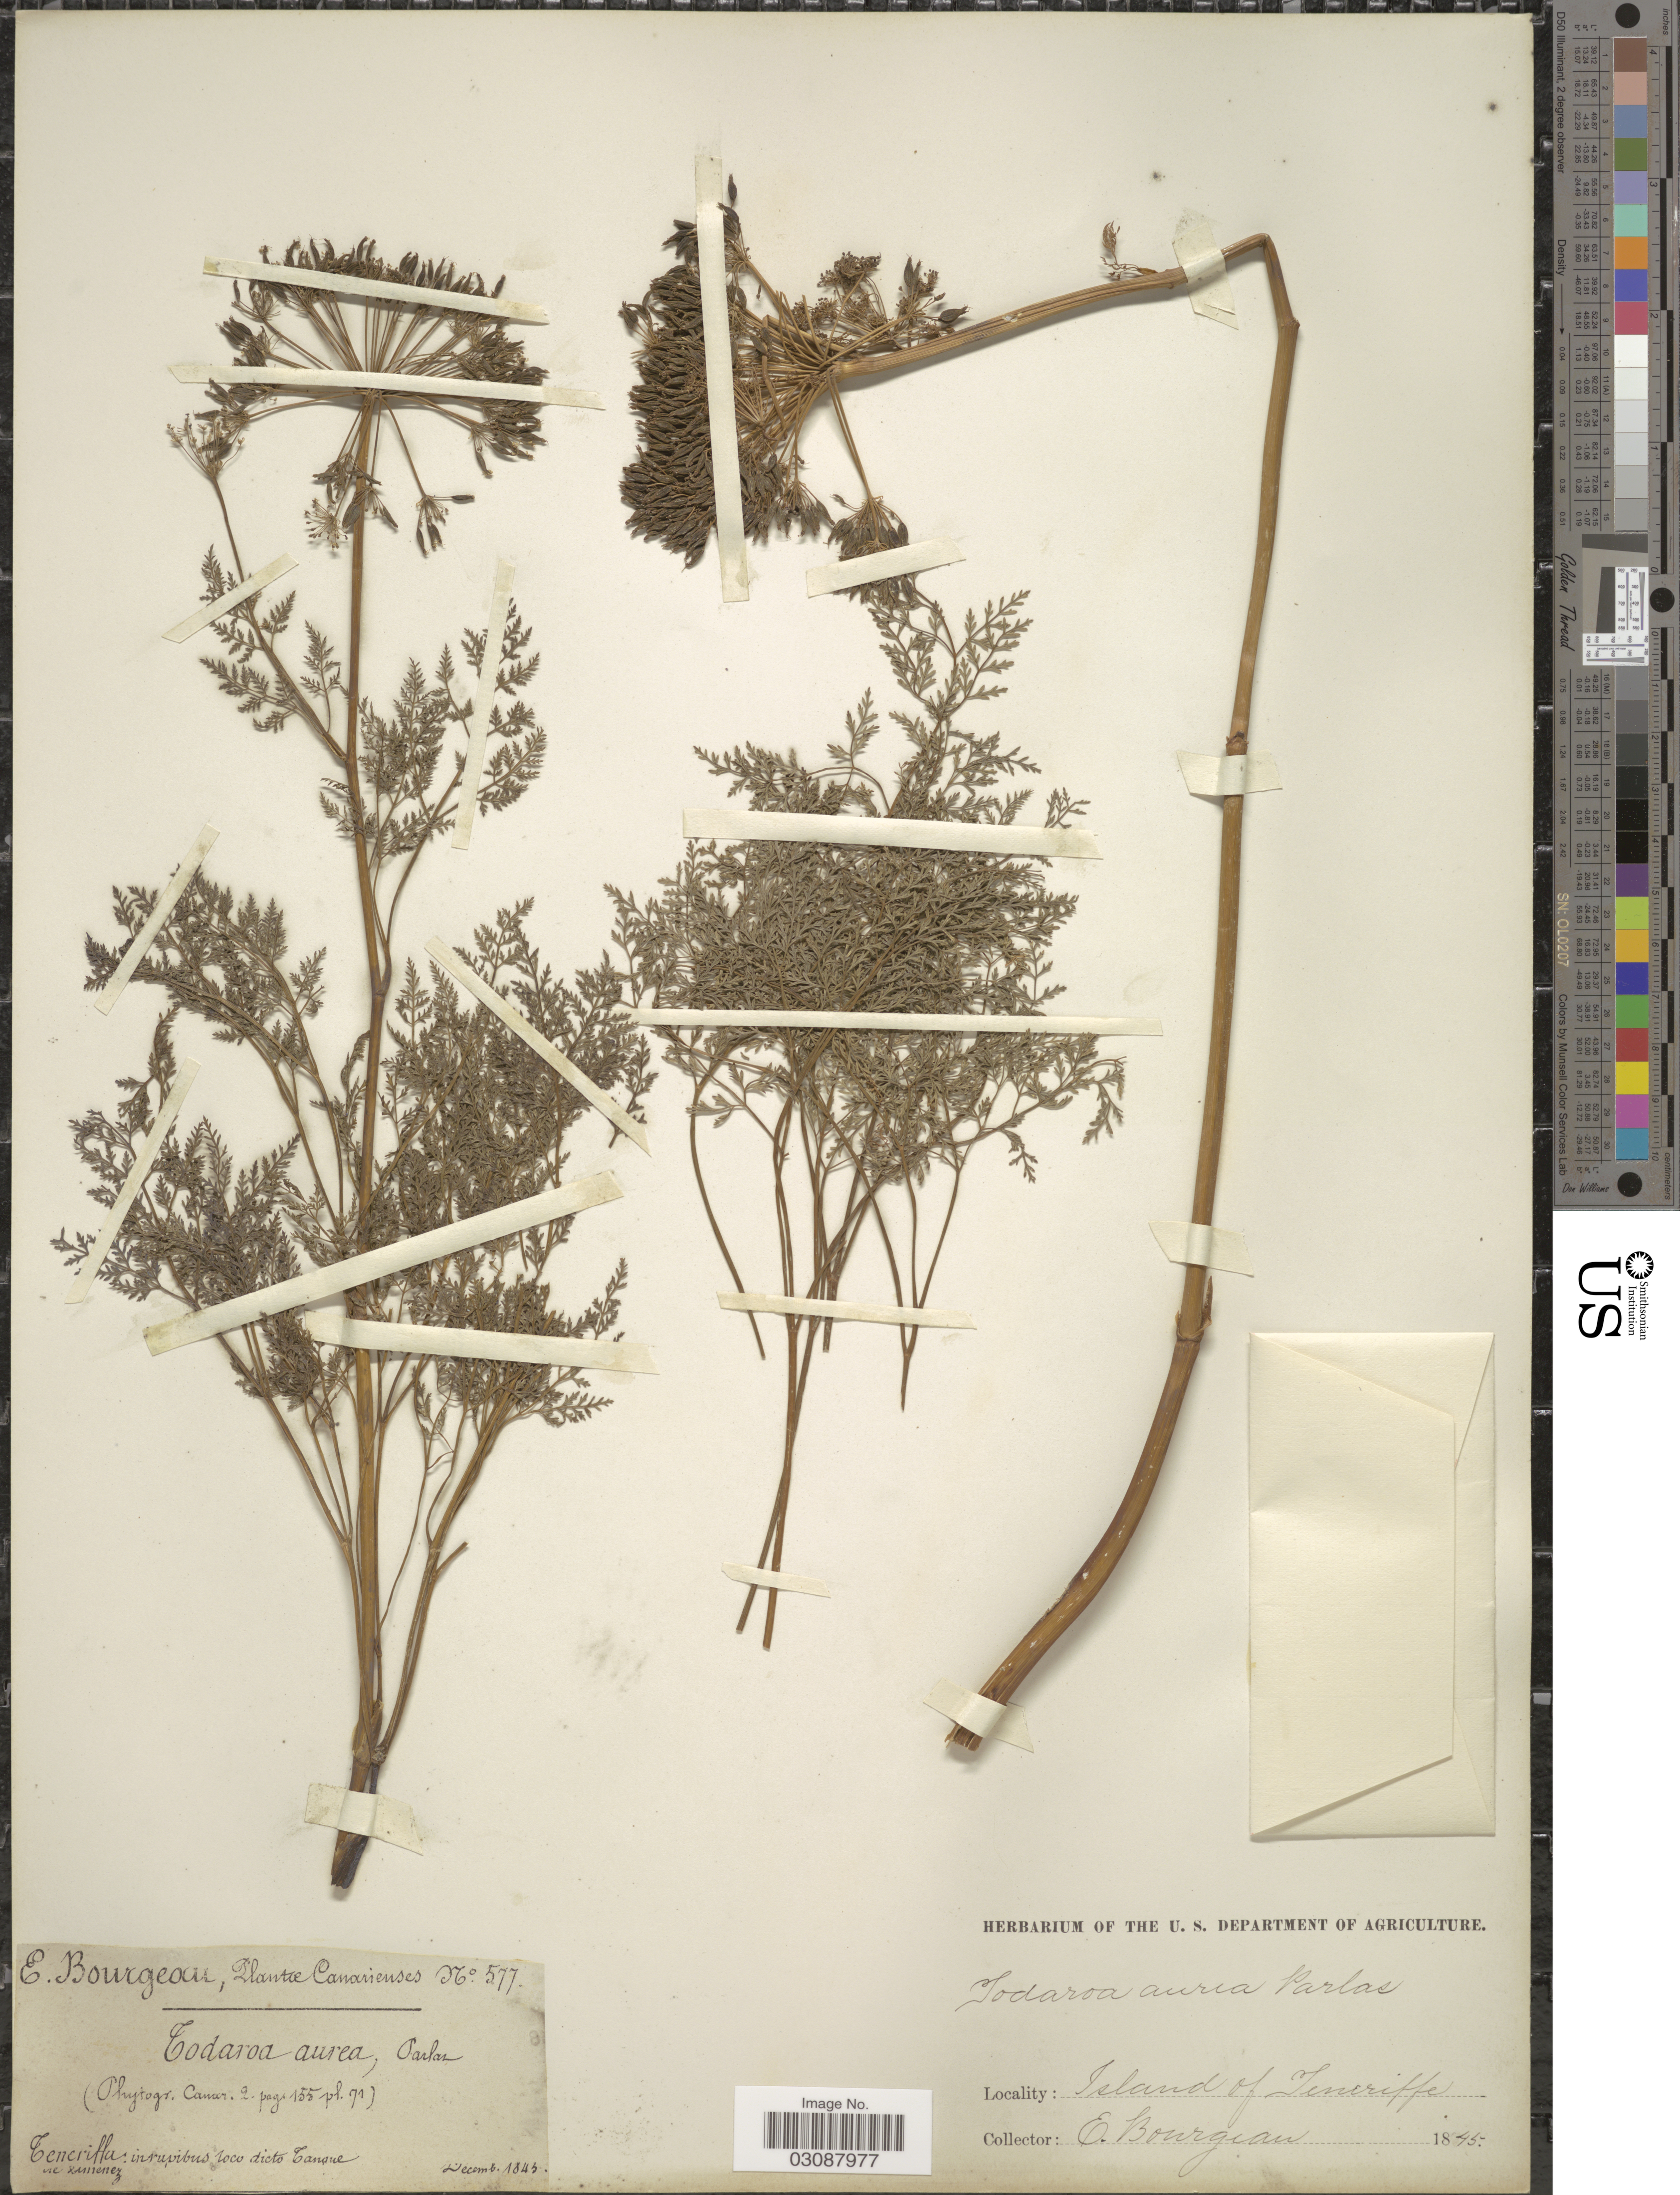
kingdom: Plantae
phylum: Tracheophyta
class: Magnoliopsida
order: Apiales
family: Apiaceae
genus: Todaroa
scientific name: Todaroa aurea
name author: (Sol.) Parl.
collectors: E. Bourgeau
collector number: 577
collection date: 1845-12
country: Spain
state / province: Canarias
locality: Island of Teneriffe. In ruvibus loco dicto Tanque vic. Ximenez.